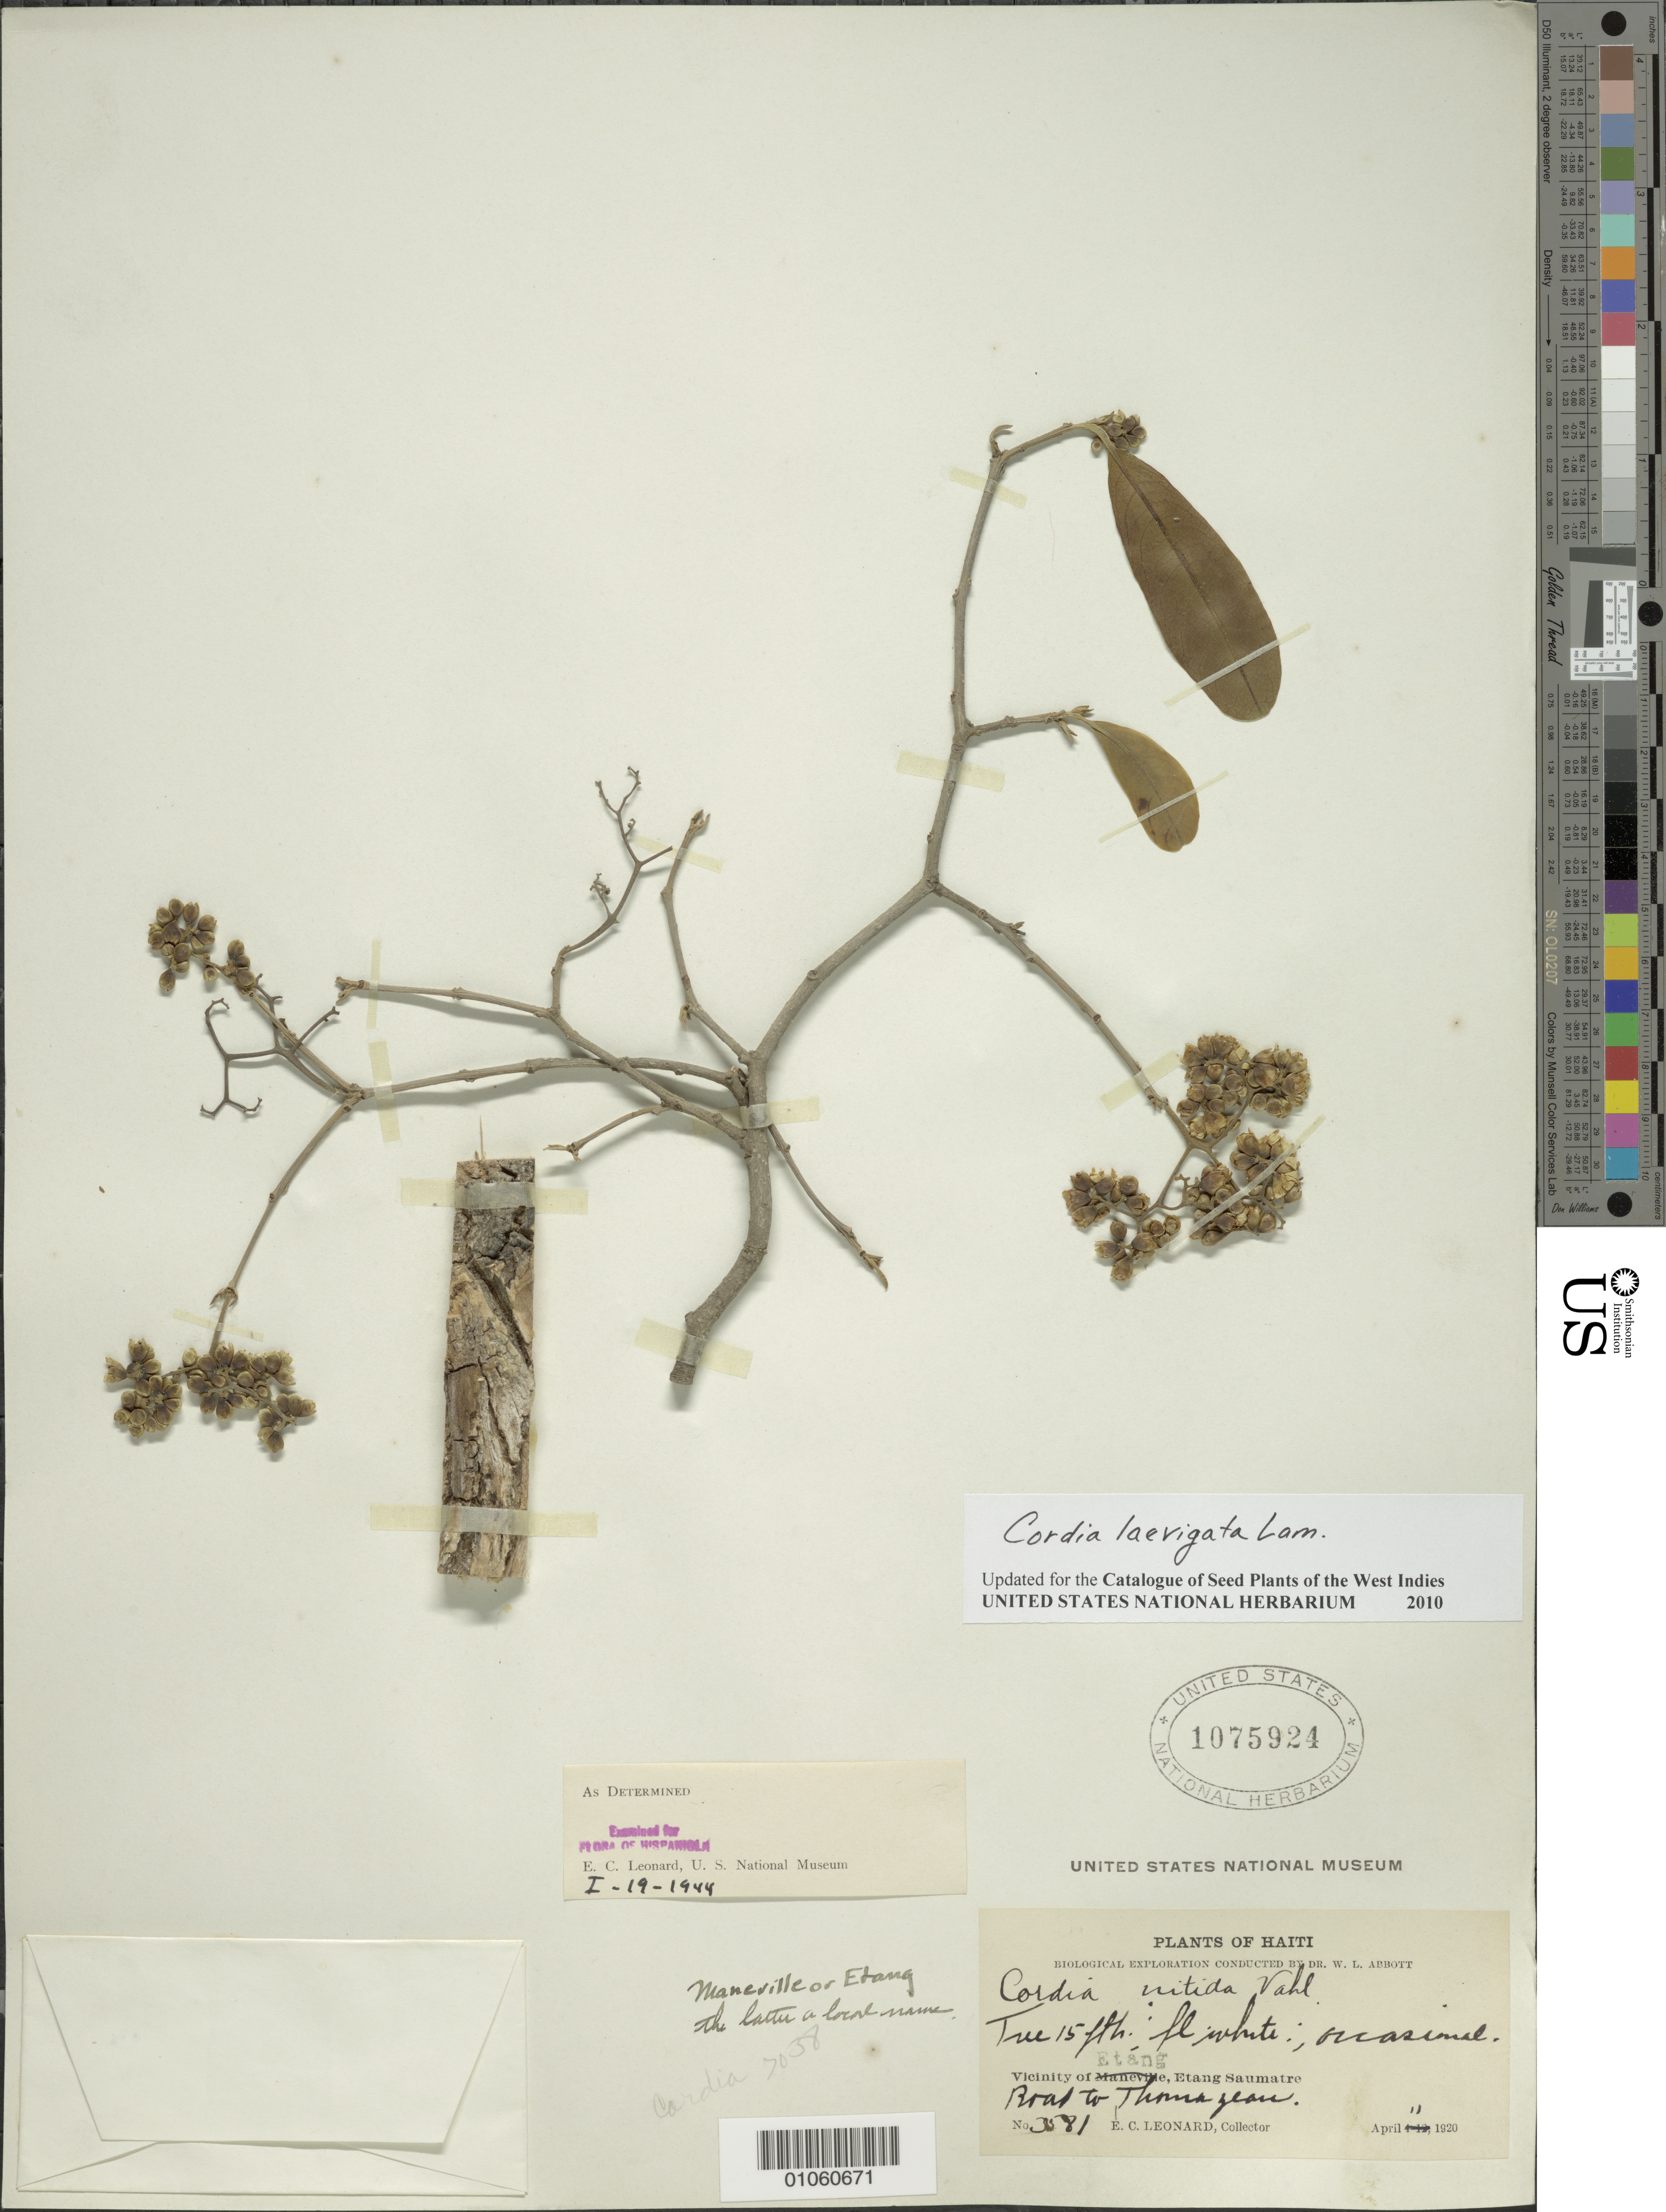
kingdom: Plantae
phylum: Tracheophyta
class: Magnoliopsida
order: Boraginales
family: Cordiaceae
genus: Cordia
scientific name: Cordia laevigata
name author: Lam.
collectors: E. C. Leonard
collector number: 3581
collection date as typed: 11 Apr 1920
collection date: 1920-04-11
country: Haiti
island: Hispaniola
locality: Etang vicinity, Etang Saumatre; road to Thomazeau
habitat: Occasional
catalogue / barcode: US 1075924